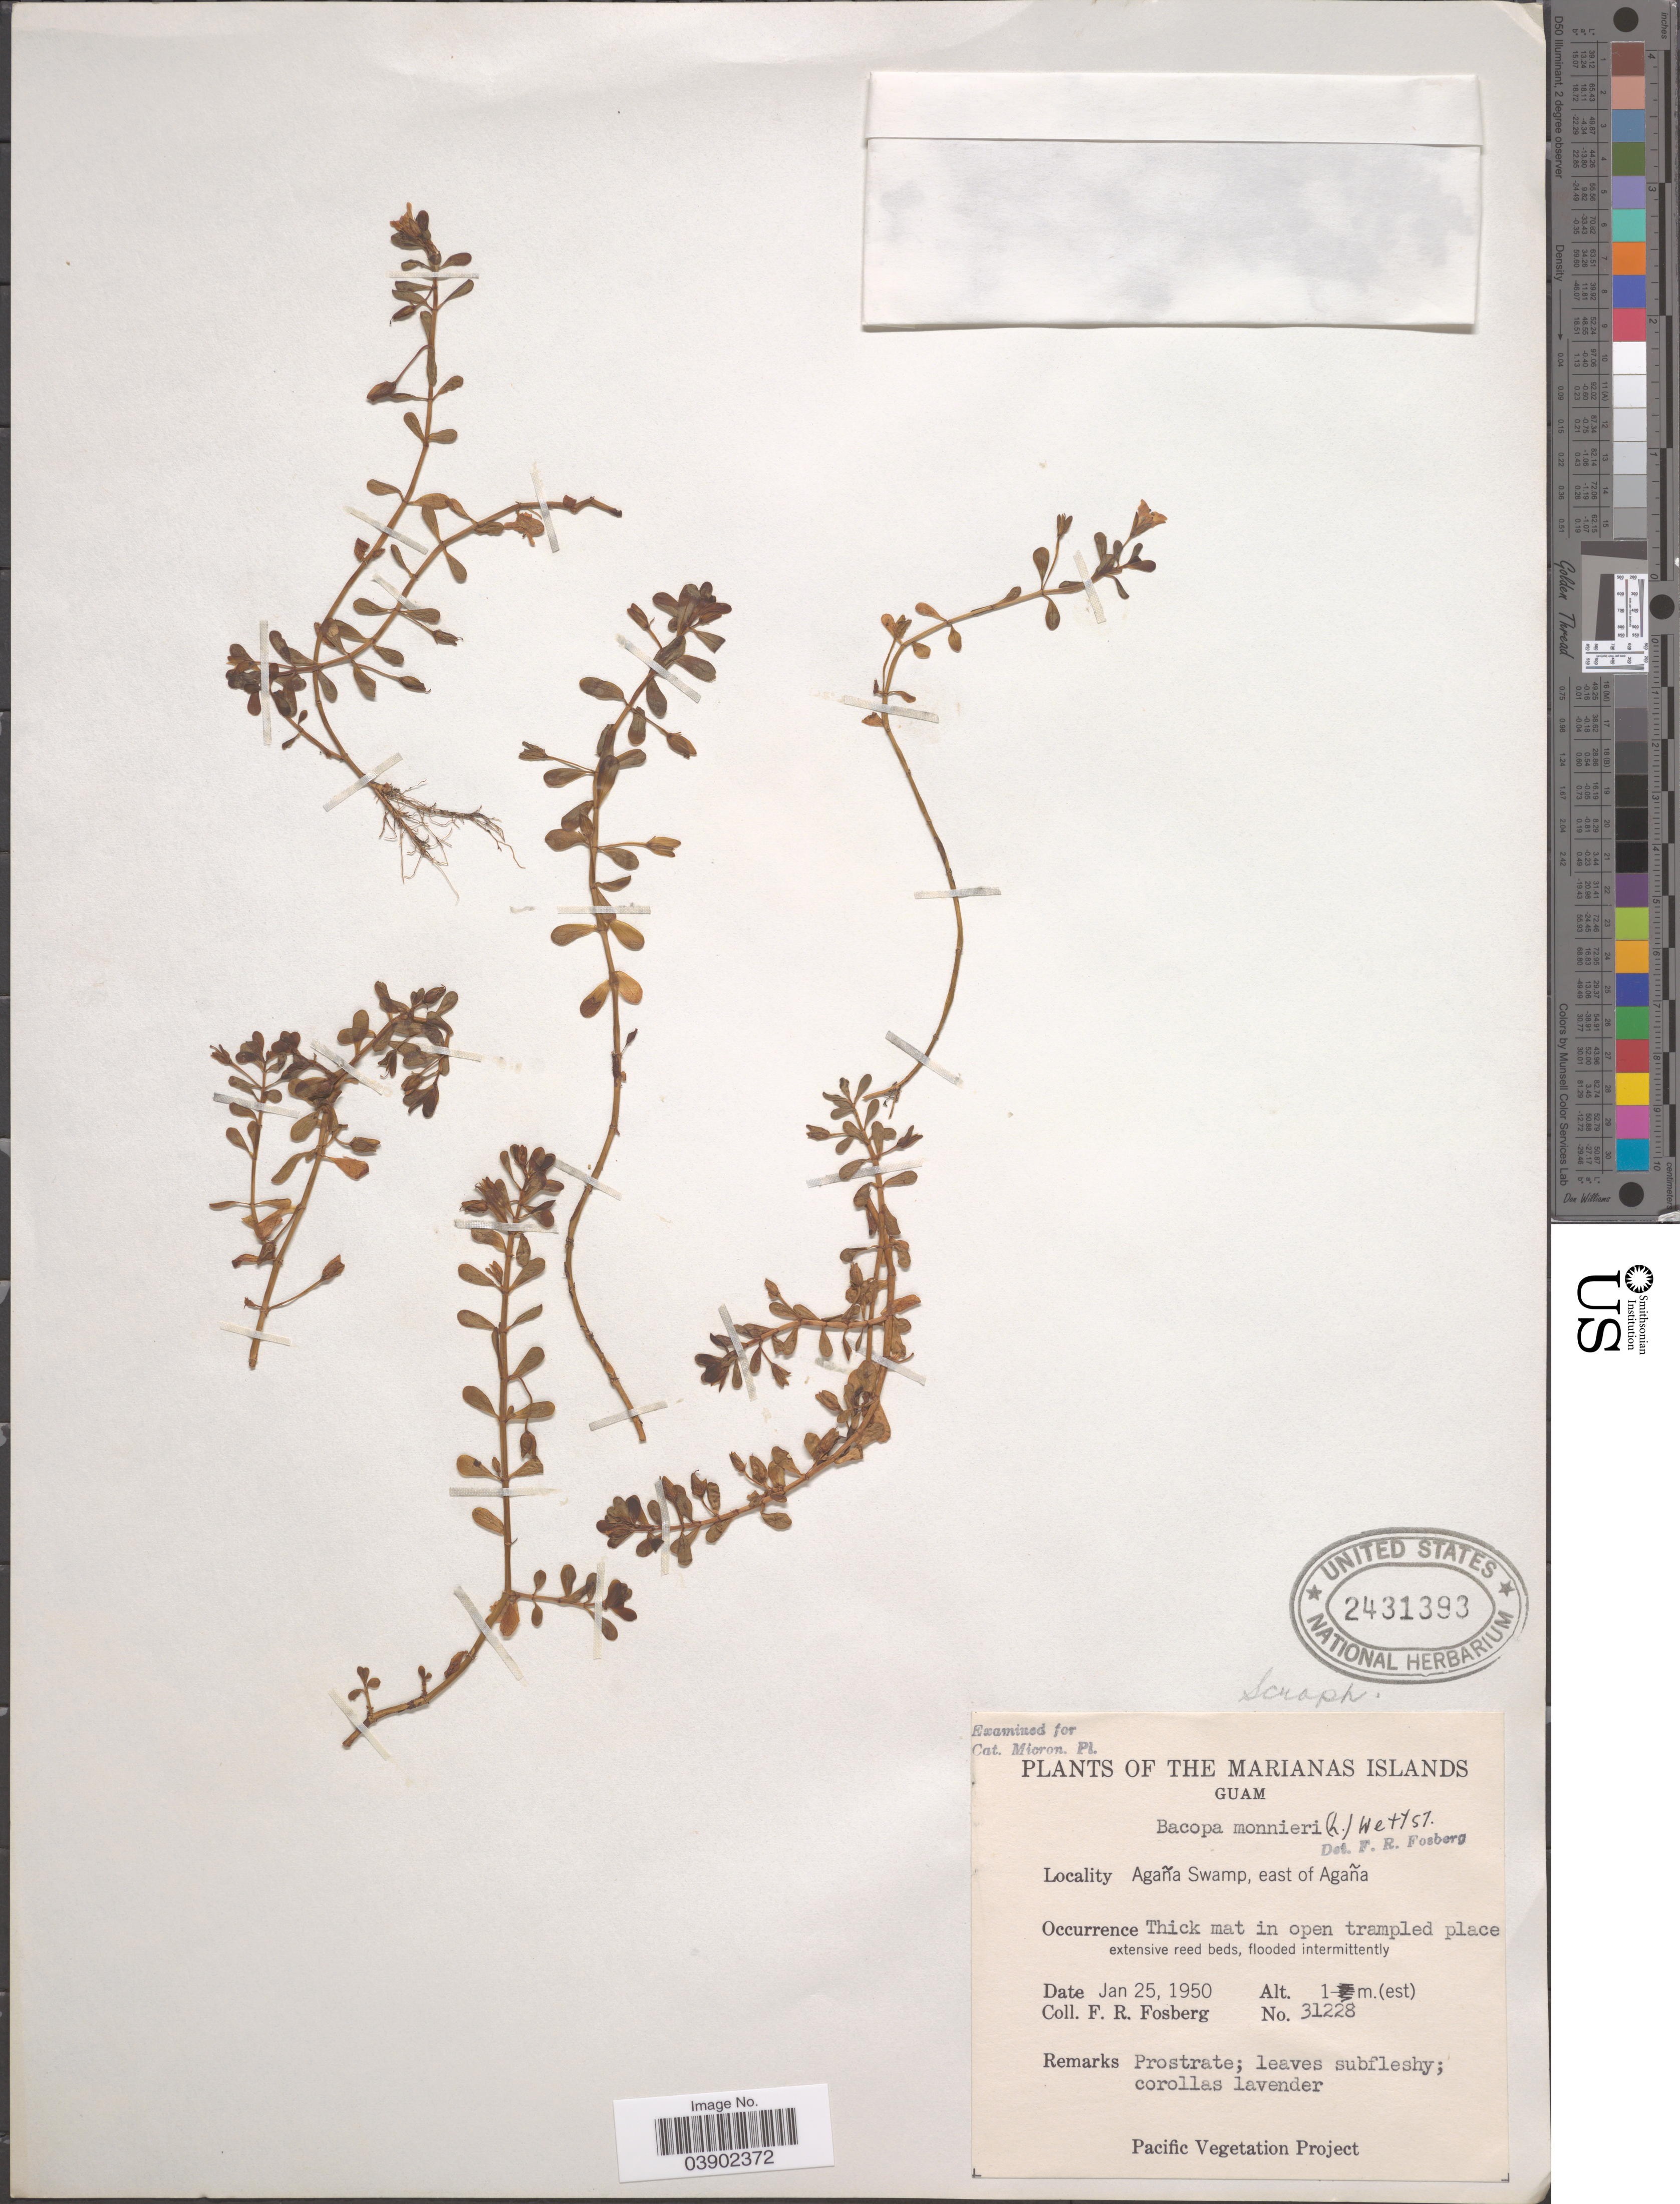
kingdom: Plantae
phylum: Tracheophyta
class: Magnoliopsida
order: Lamiales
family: Plantaginaceae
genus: Bacopa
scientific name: Bacopa monnieri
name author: (L.) Pennell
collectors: F. R. Fosberg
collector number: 31228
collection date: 1950-01-25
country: Guam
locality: The Mariana Islands. Agaña Swamp, east of Agaña.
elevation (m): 1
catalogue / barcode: US 2431393